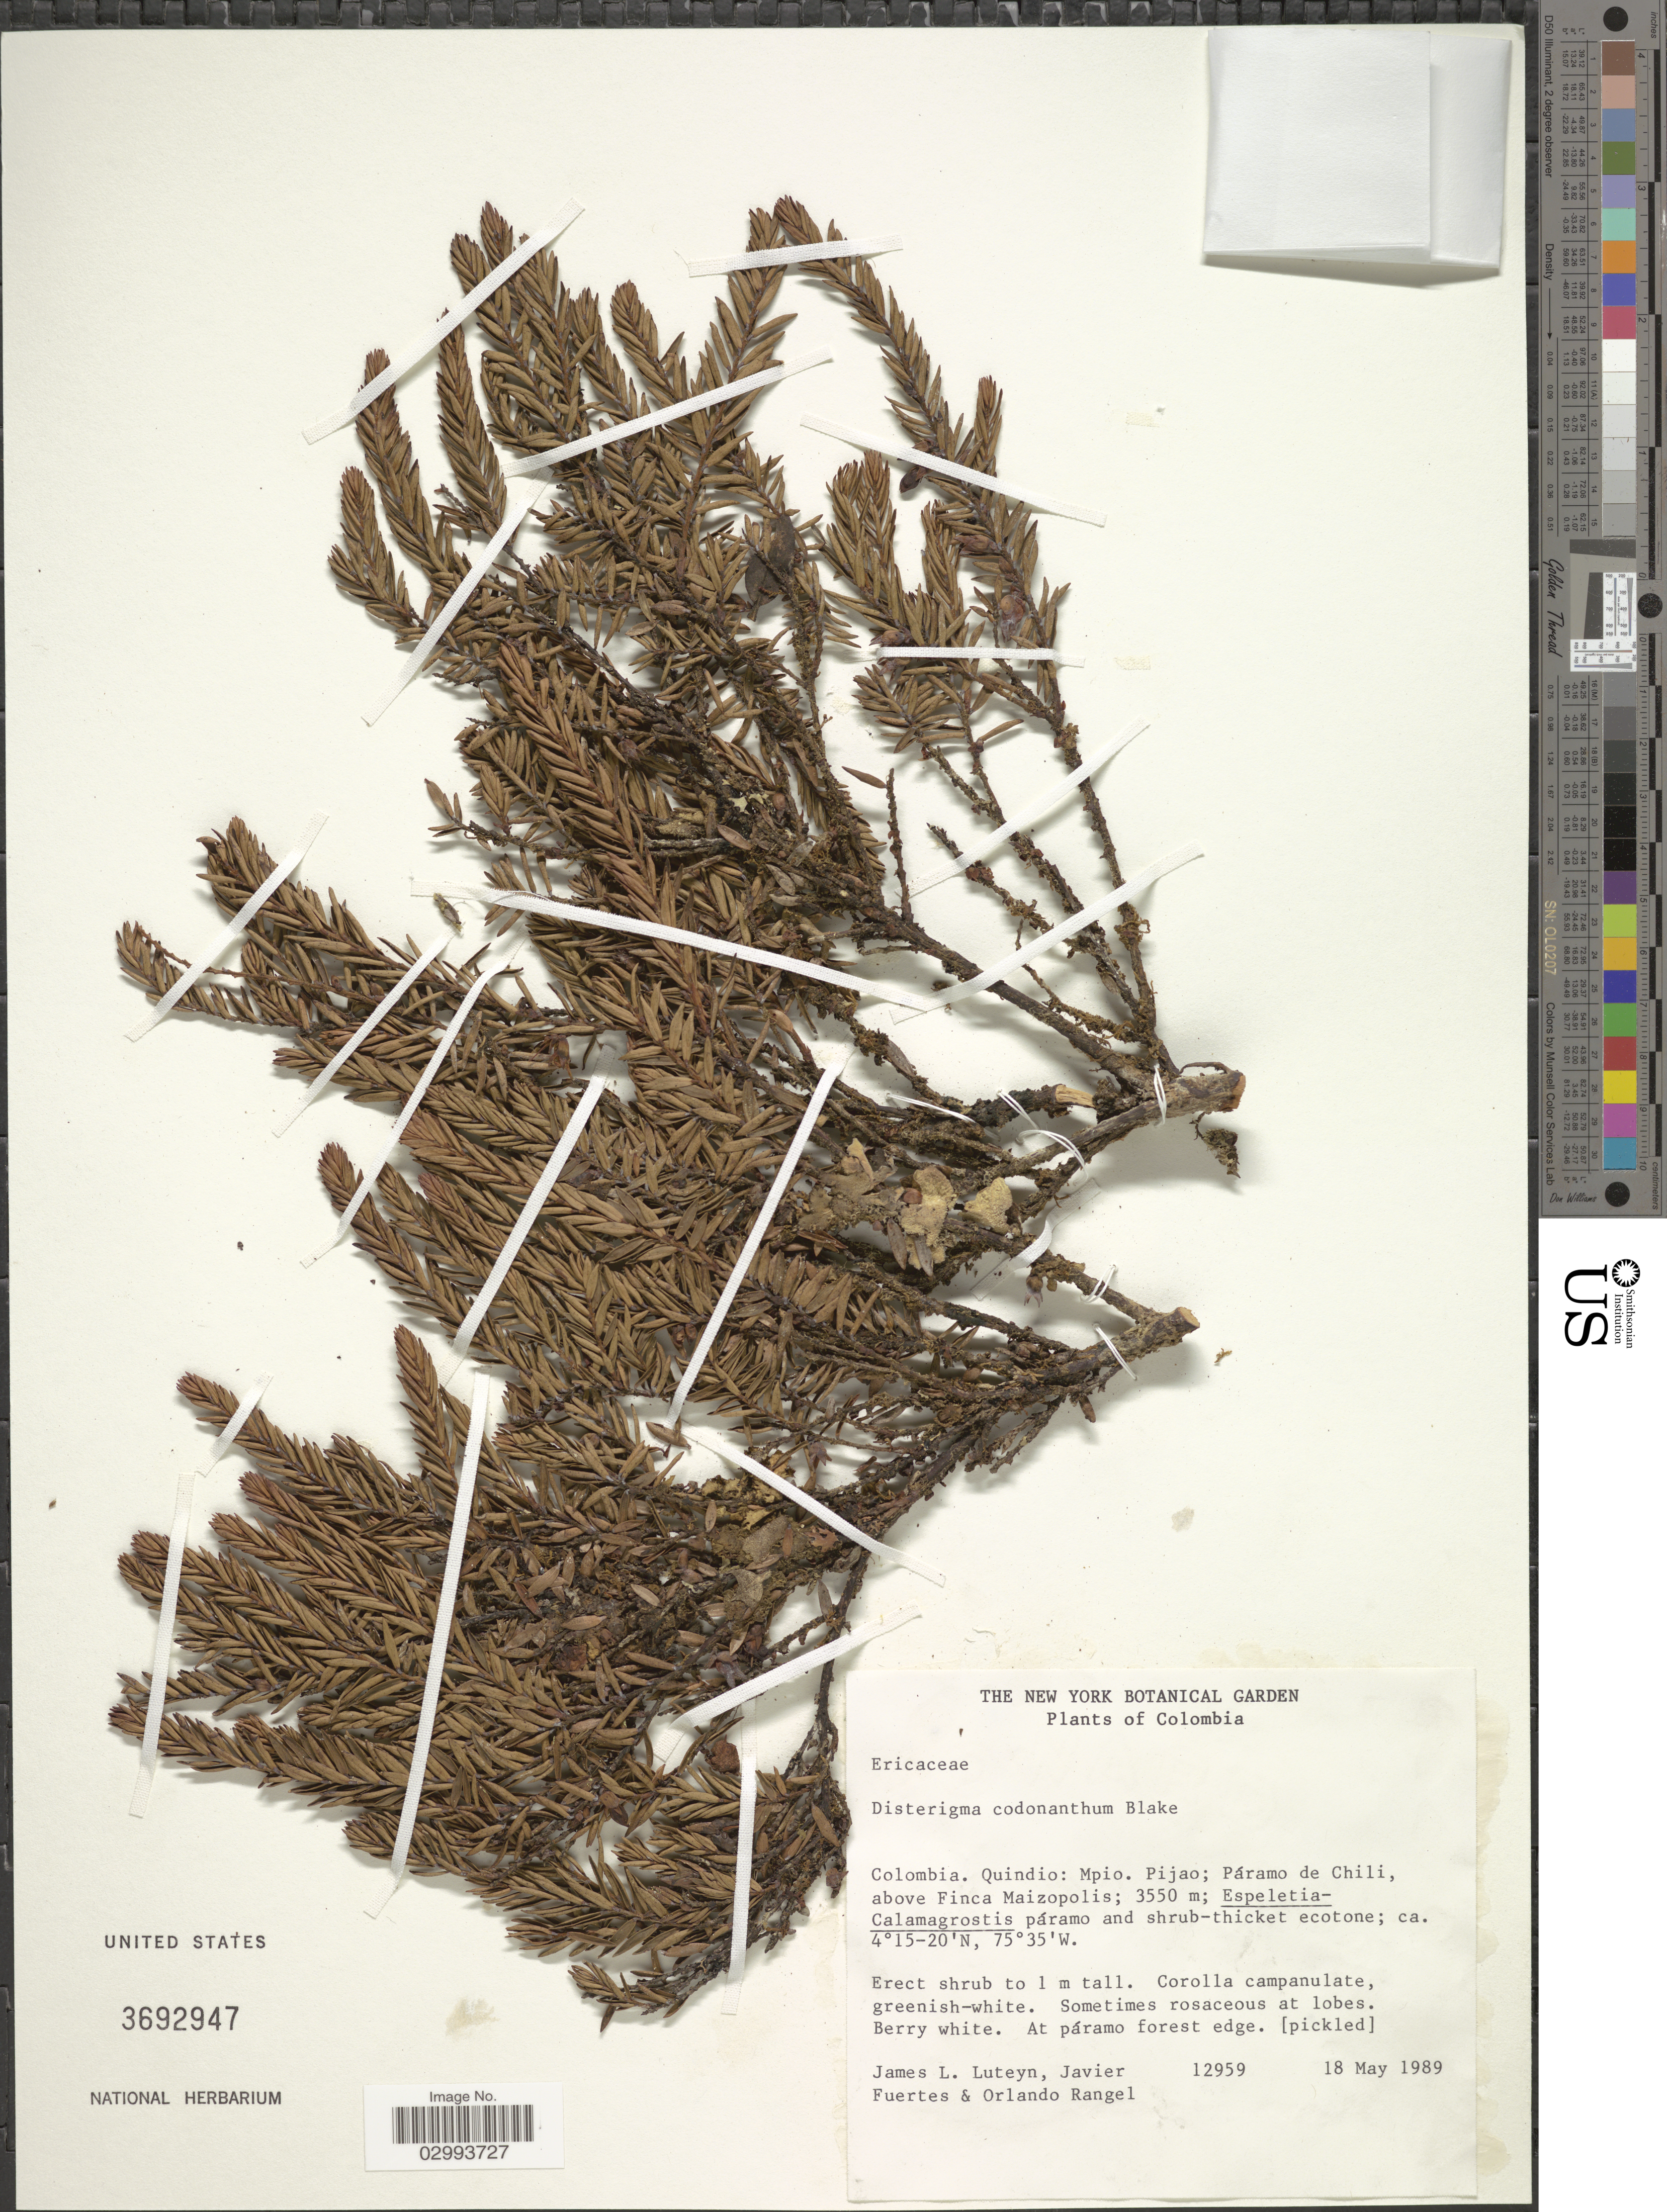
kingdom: Plantae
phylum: Tracheophyta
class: Magnoliopsida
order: Ericales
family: Ericaceae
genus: Disterigma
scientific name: Disterigma codonanthum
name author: S.F. Blake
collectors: J. L. Luteyn, J. Fuertes & O. Rangel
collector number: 12959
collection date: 1989-05-18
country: Colombia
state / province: Quindío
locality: Mpio. Pijao; Páramo de Chili, above Finca Maizopolis.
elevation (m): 3550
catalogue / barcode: US 3692947